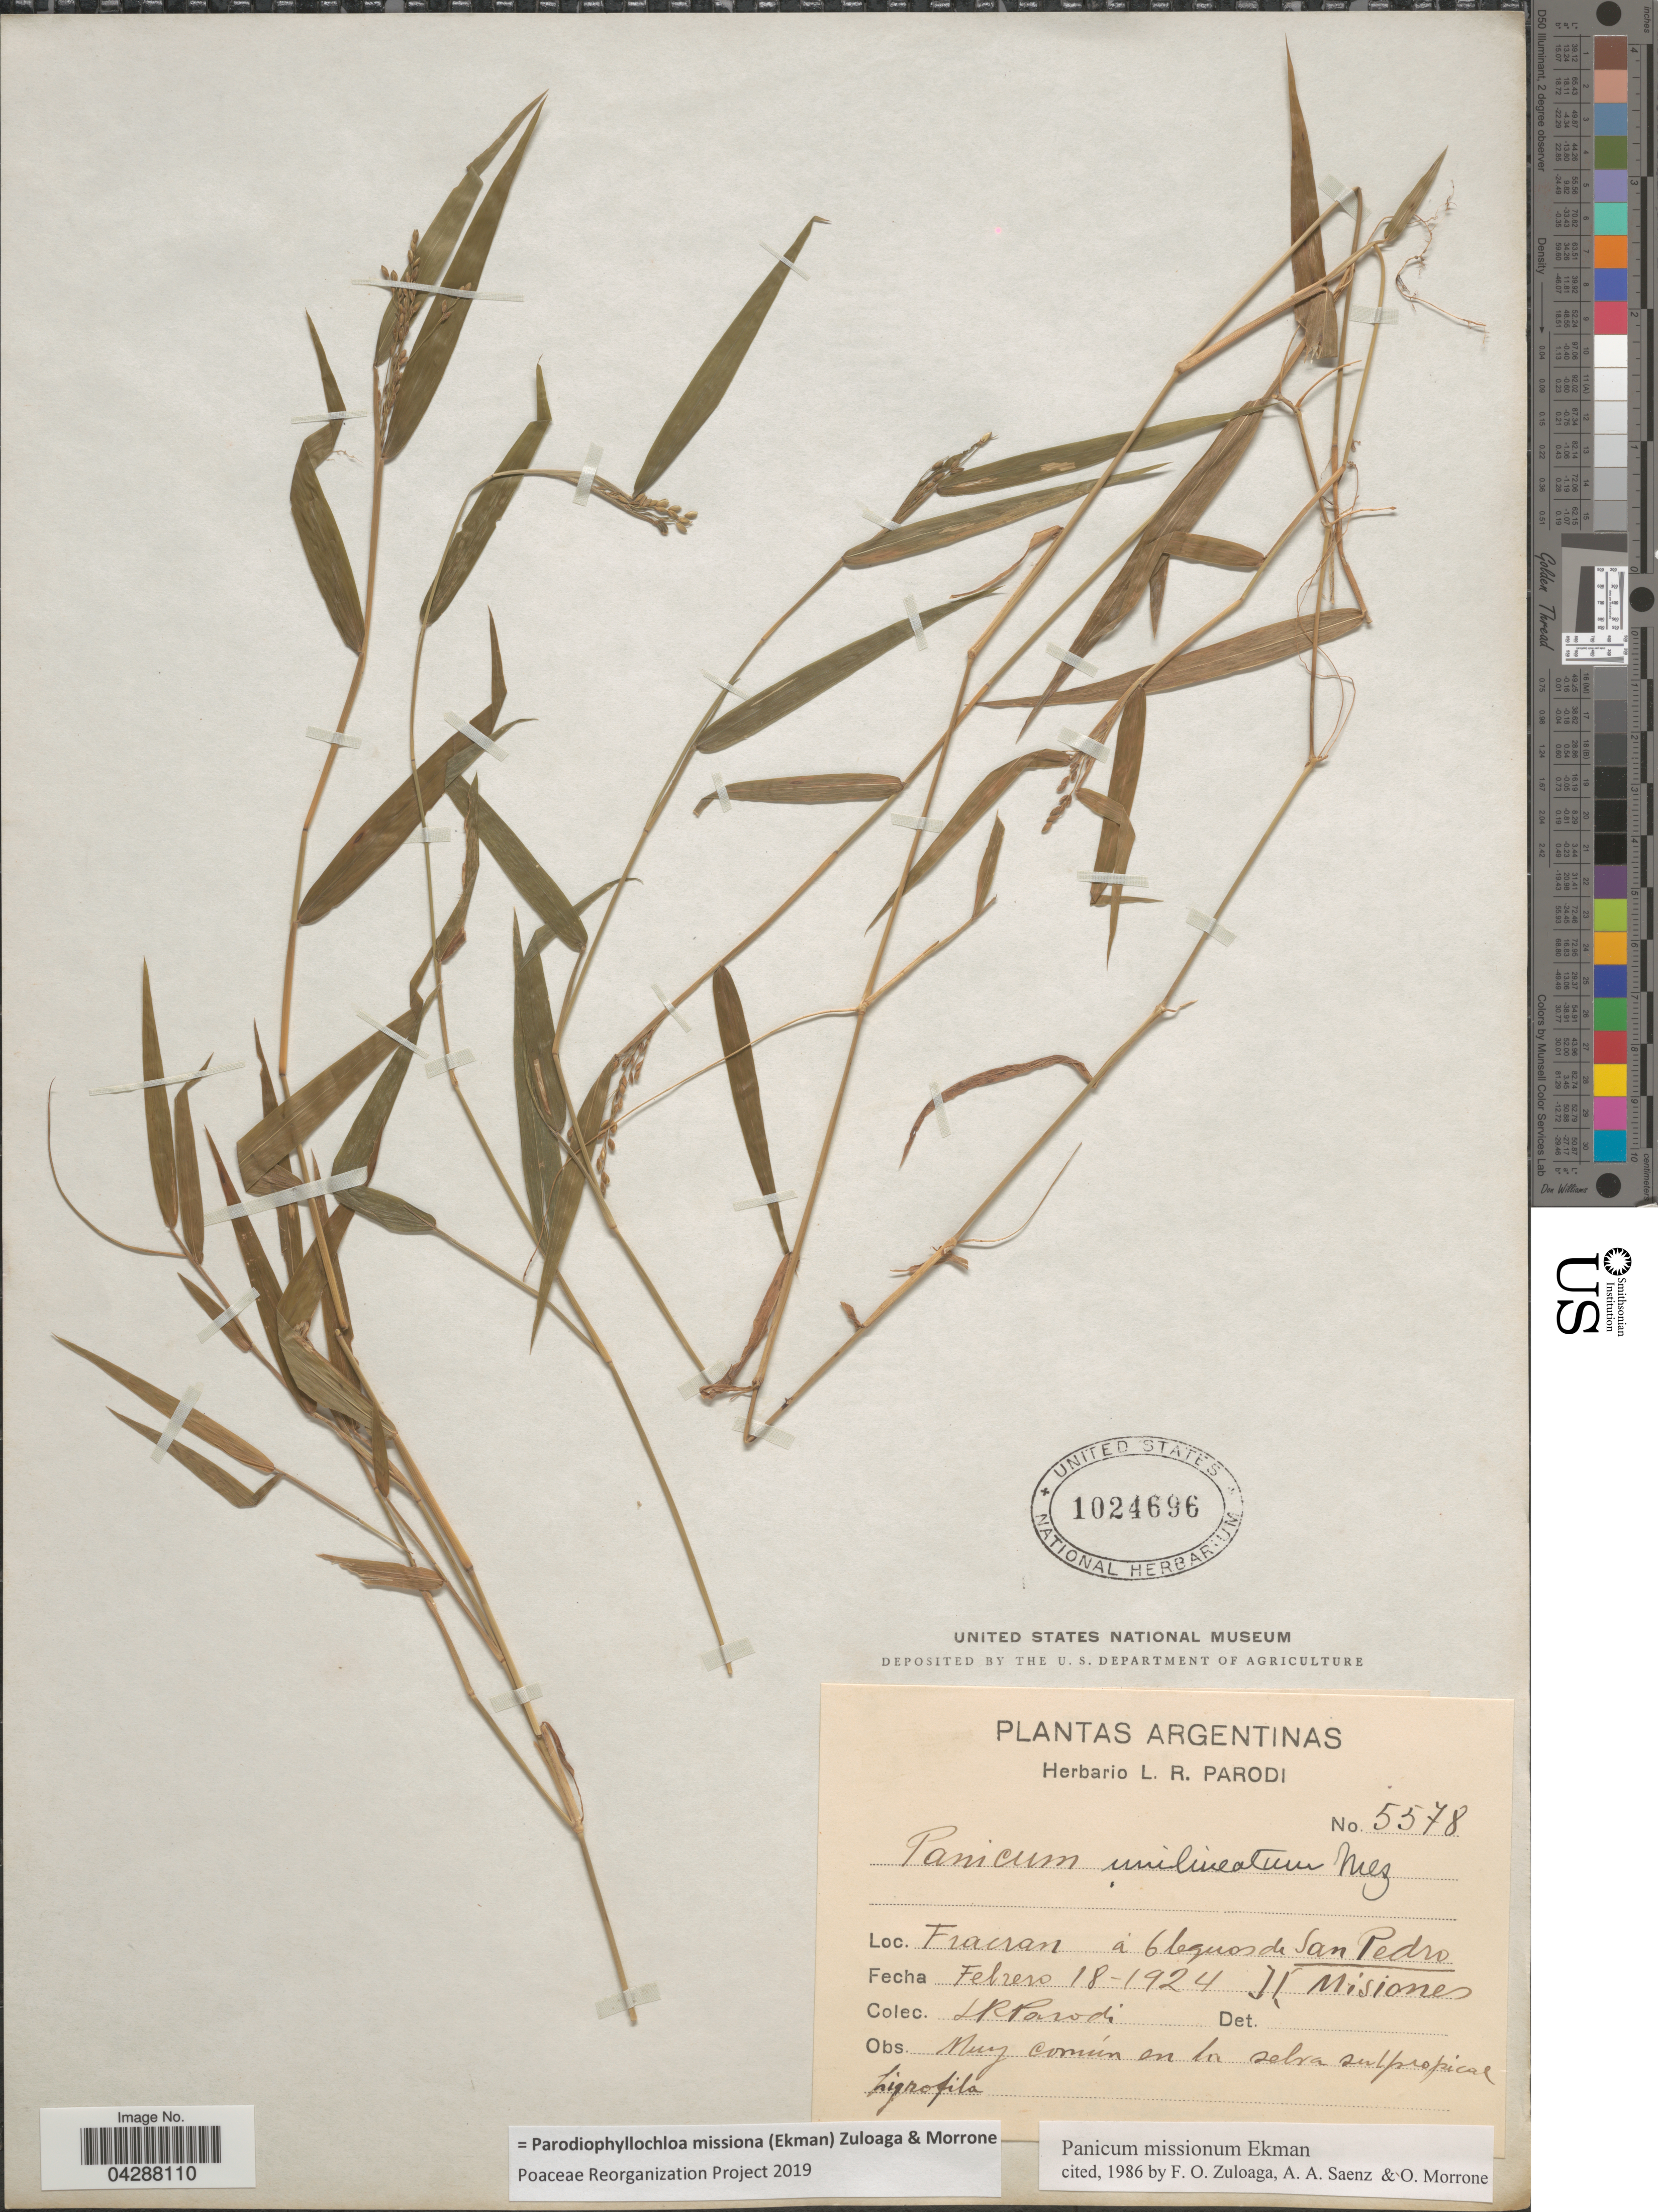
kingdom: Plantae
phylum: Tracheophyta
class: Liliopsida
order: Poales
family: Poaceae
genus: Parodiophyllochloa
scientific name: Parodiophyllochloa missiona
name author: (Ekman) Zuloaga & Morrone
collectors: L. R. Parodi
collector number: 5578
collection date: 1924-02-18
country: Argentina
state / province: Misiones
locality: Fracran a bloqueos de San Pedro.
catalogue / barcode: US 1024696